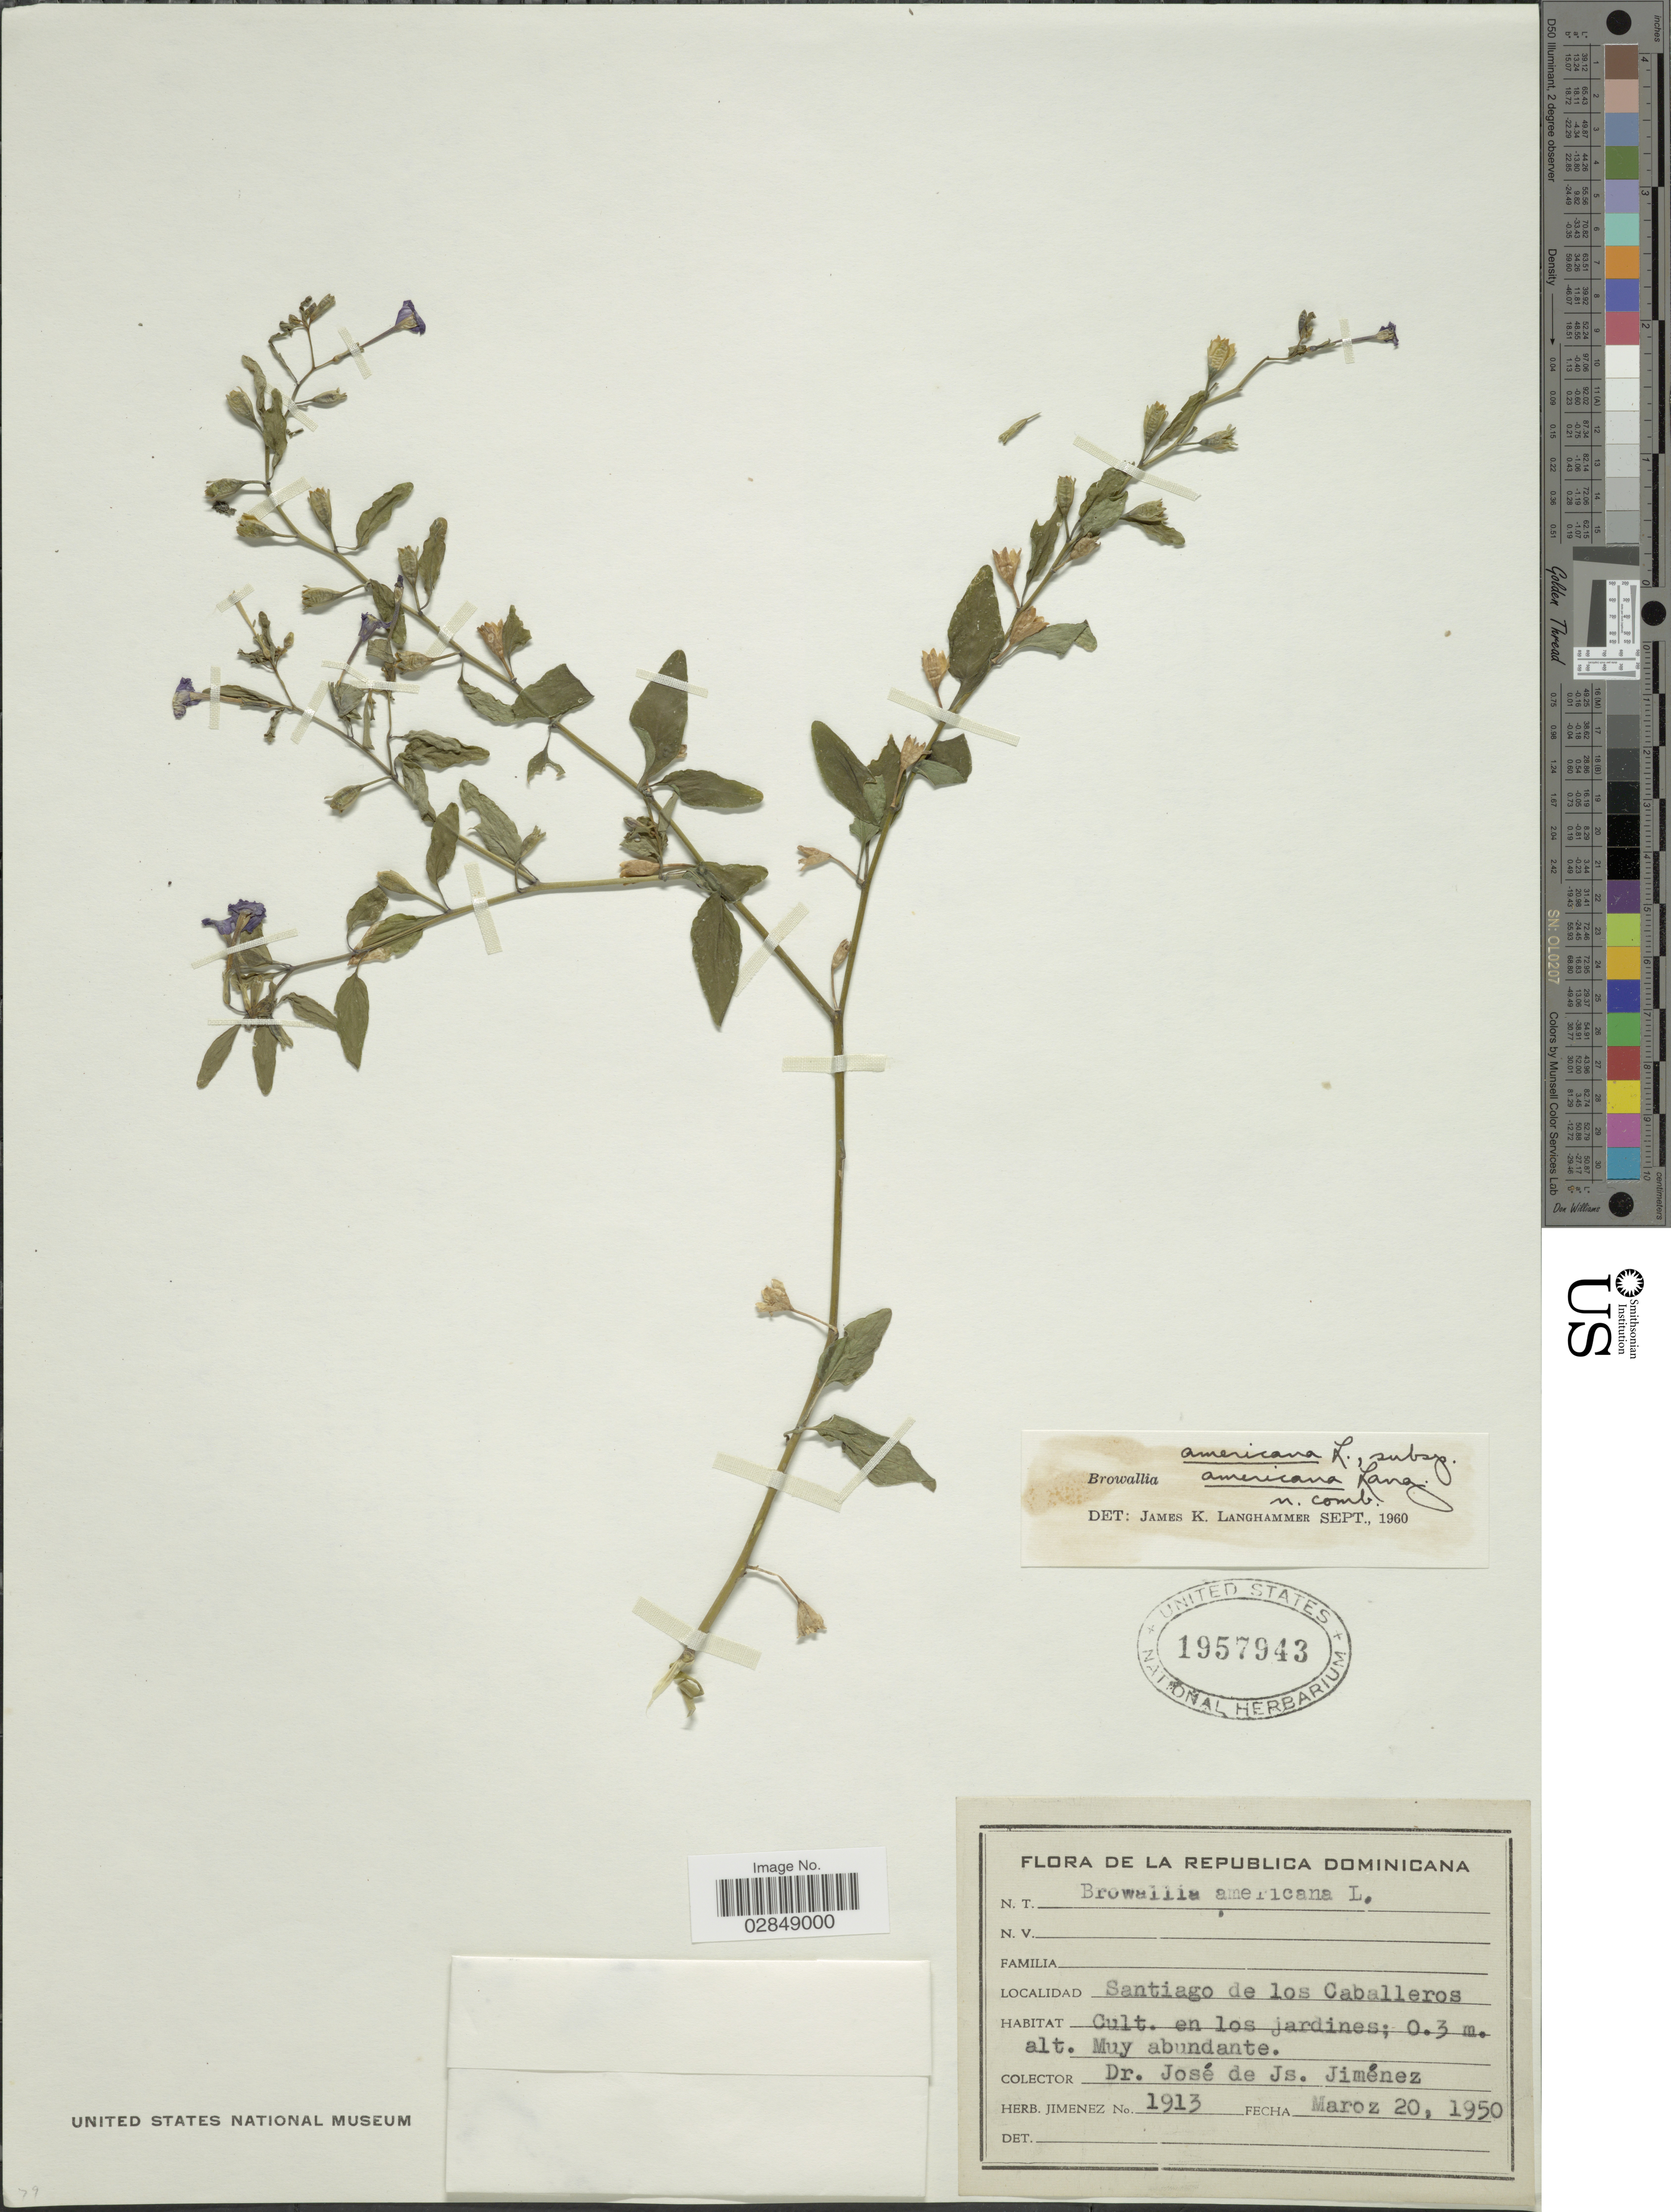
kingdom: Plantae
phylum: Tracheophyta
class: Magnoliopsida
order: Solanales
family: Solanaceae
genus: Browallia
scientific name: Browallia americana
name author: L.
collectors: J. J. Jiménez Almonte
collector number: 1913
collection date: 1950-03-20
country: Dominican Republic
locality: Santiago de los Caballeros, en los jardines.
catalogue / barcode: US 1957943